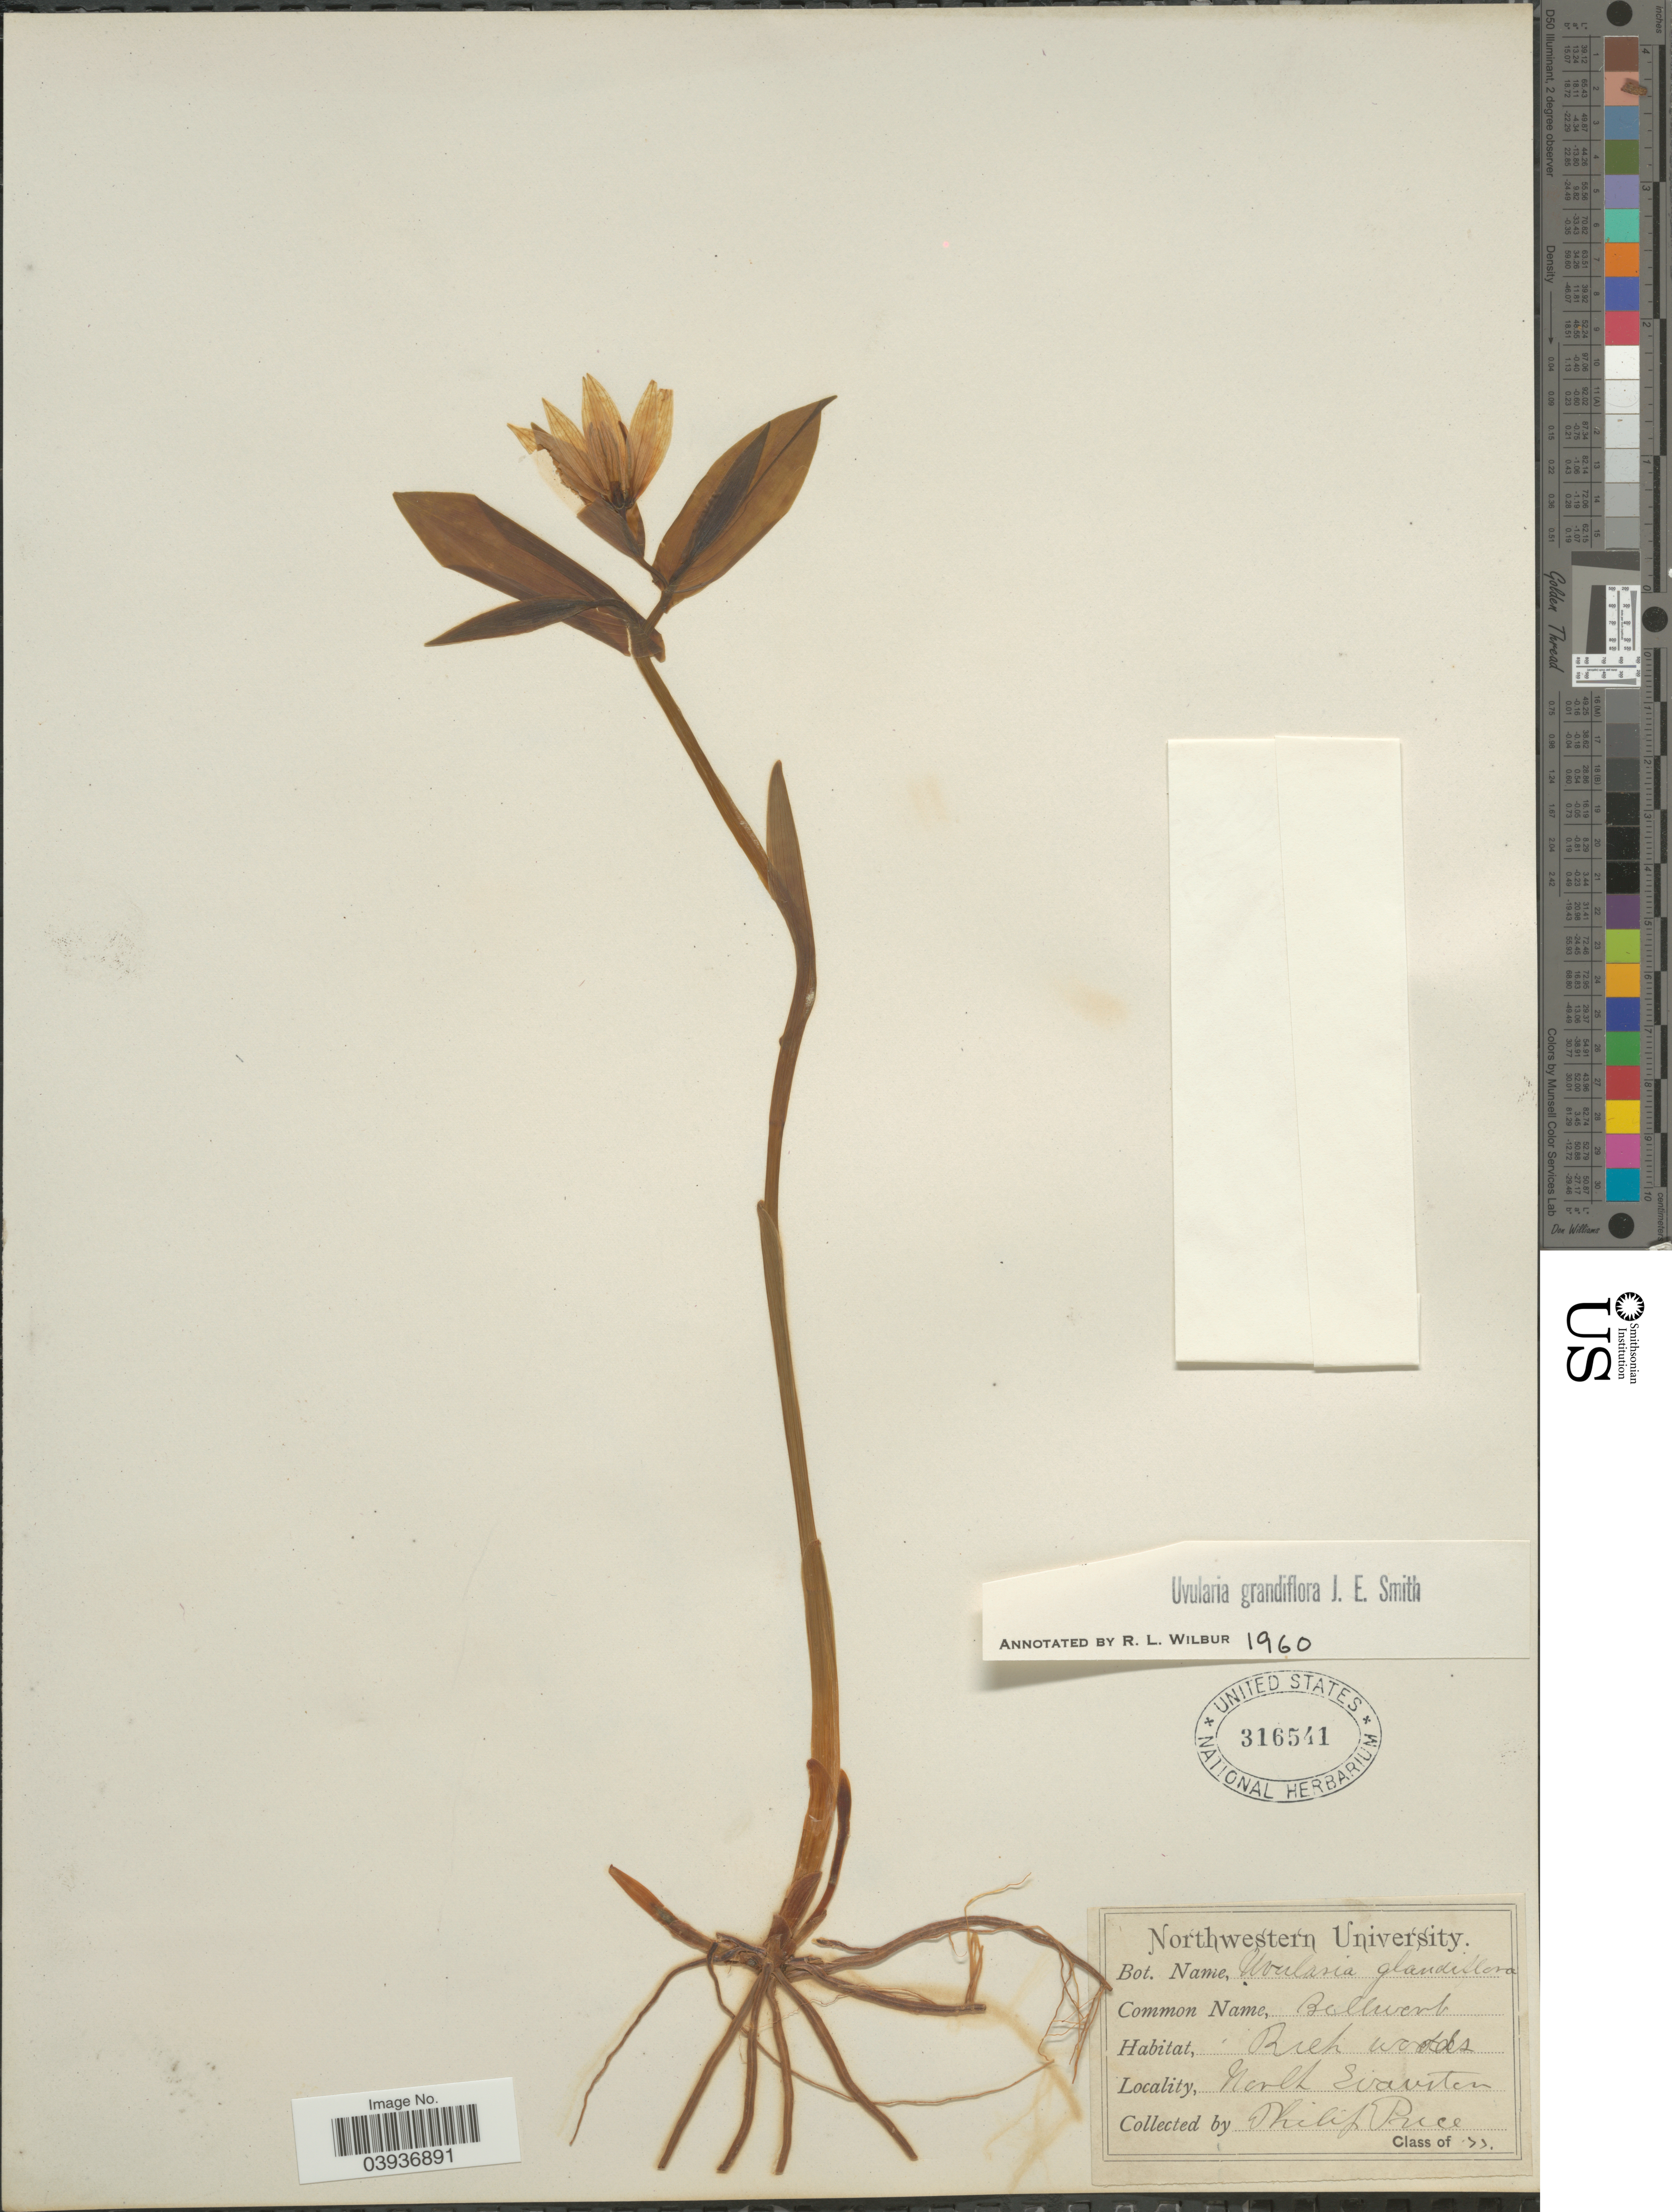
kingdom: Plantae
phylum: Tracheophyta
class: Liliopsida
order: Liliales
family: Colchicaceae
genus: Uvularia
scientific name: Uvularia grandiflora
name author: Sm.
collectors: P. Price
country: United States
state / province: Illinois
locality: North Evanston.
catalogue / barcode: US 316541